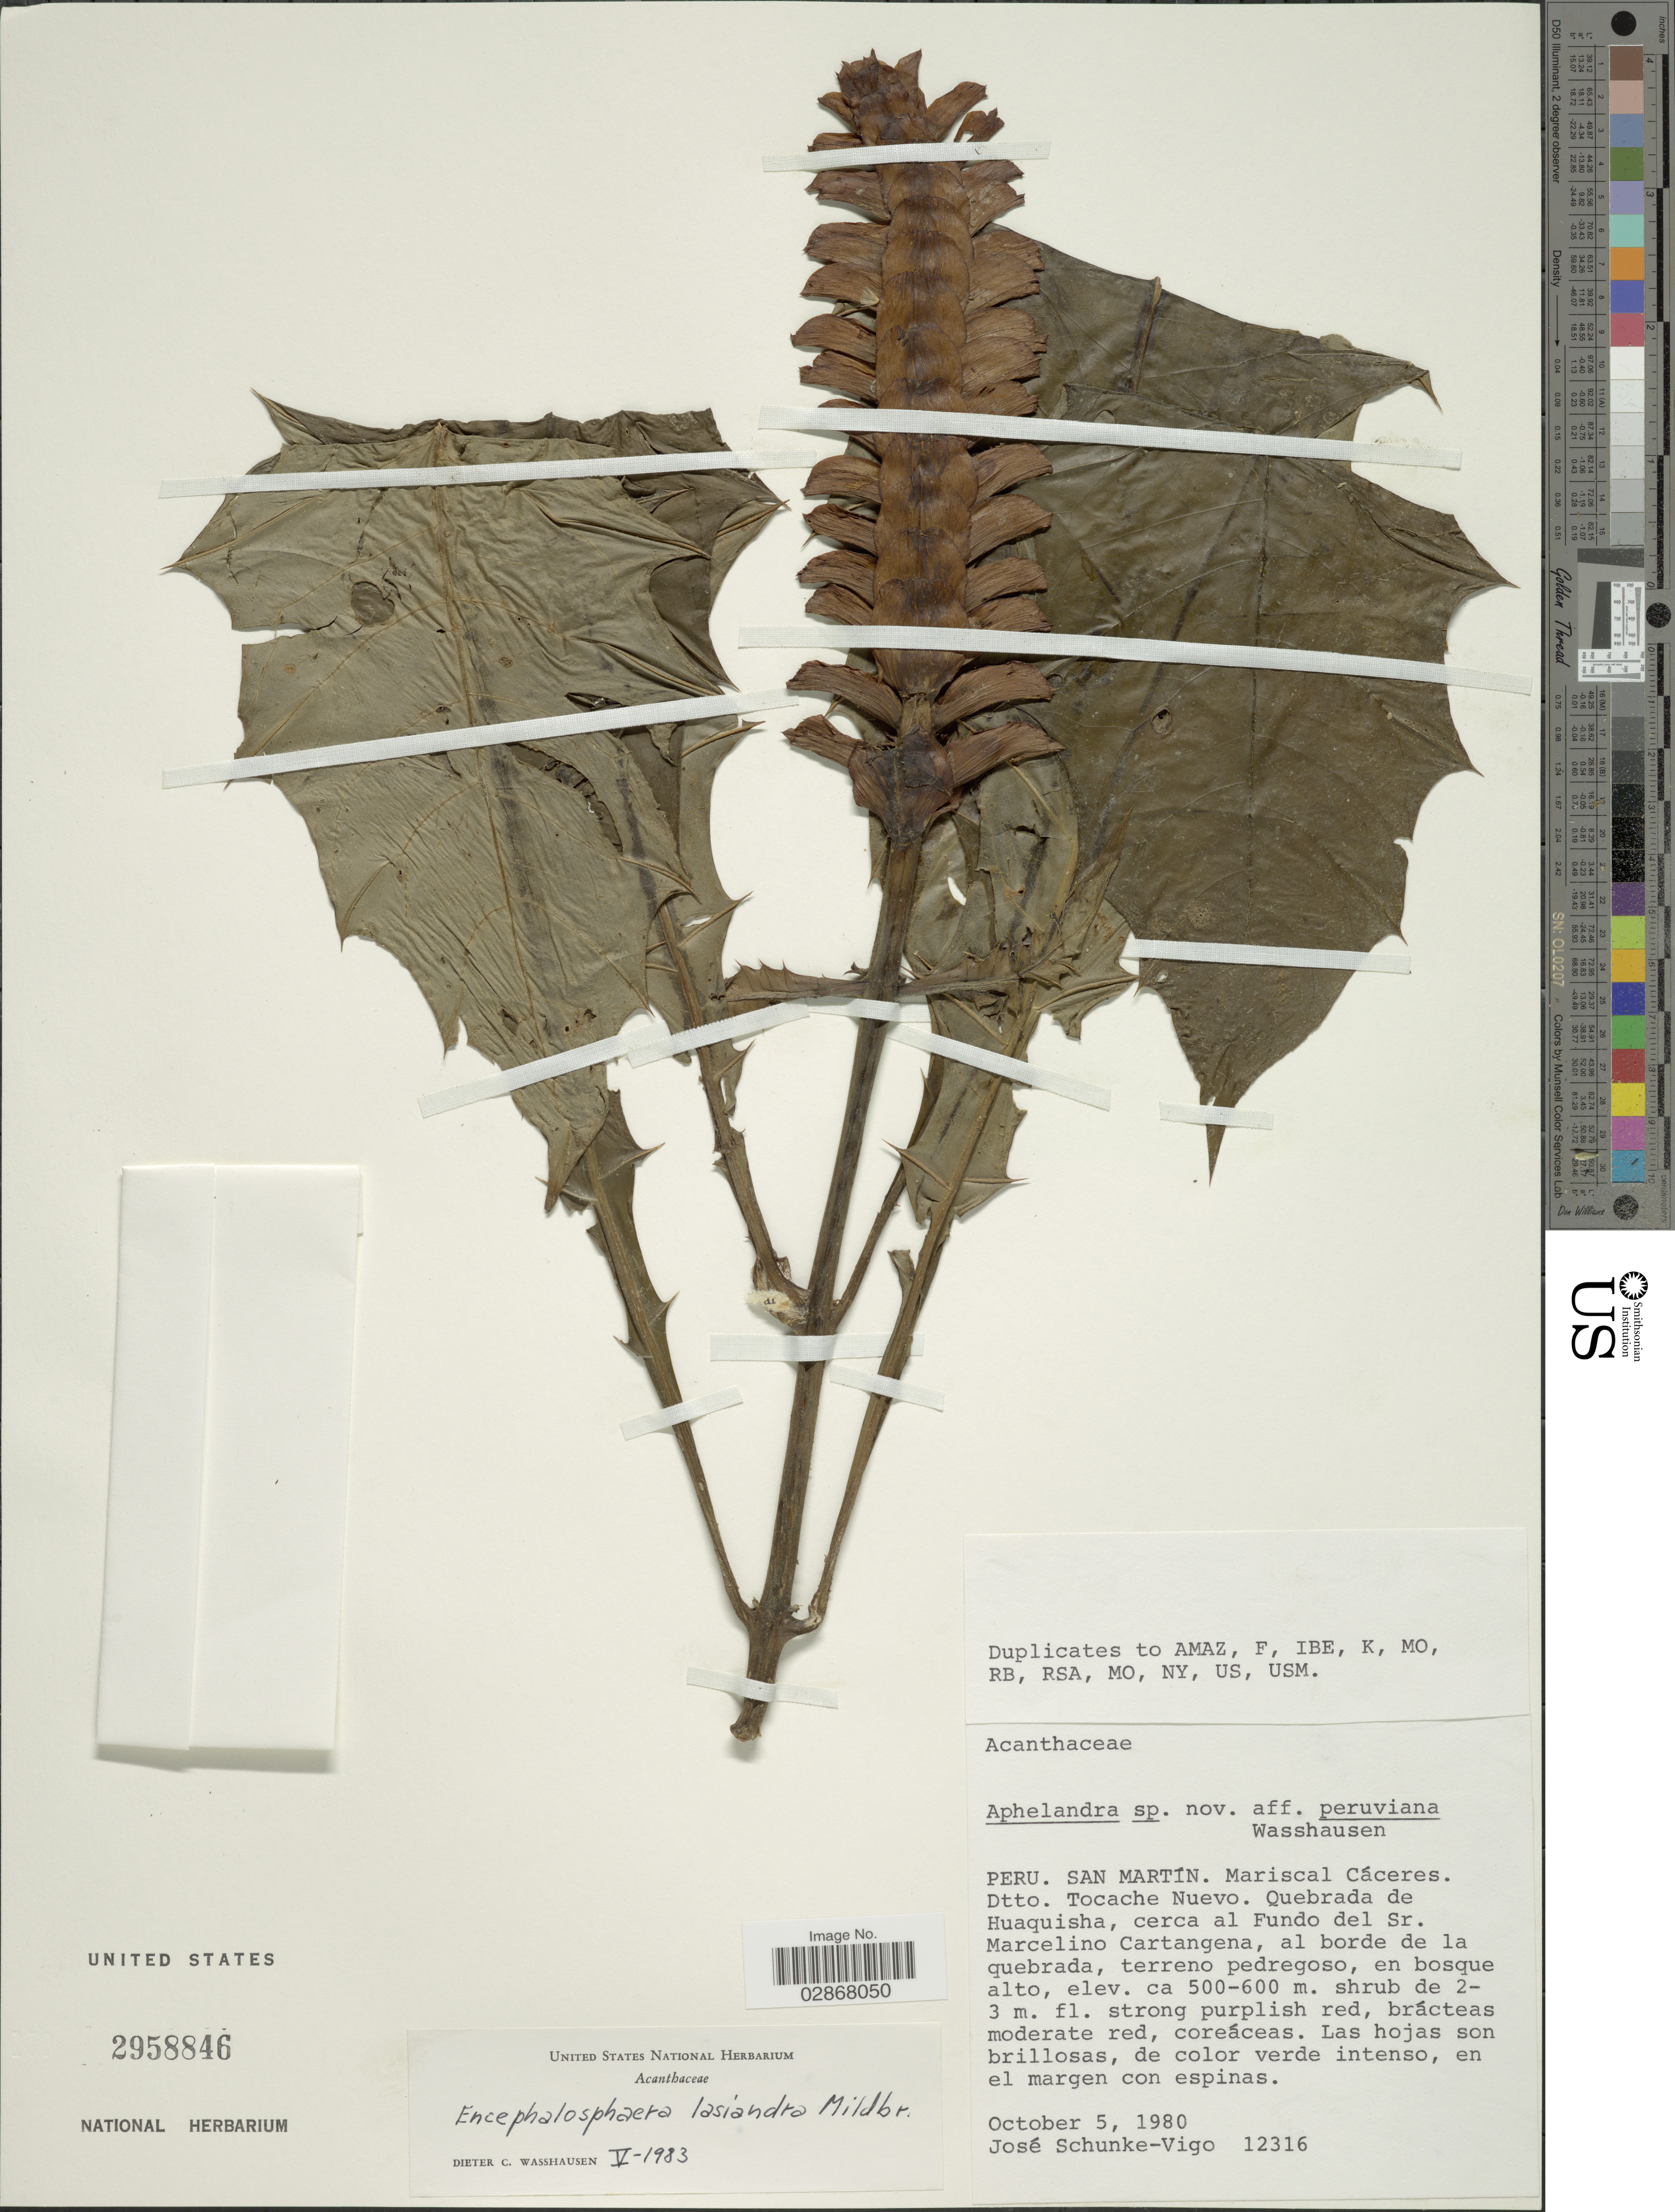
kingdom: Plantae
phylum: Tracheophyta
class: Magnoliopsida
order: Lamiales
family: Acanthaceae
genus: Encephalosphaera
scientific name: Encephalosphaera lasiandra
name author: Mildbr.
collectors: J. Schunke Vigo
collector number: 12316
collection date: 1980-10-05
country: Peru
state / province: San Martín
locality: Mariscal Cáceres. Dtto. Tocache Nuevo. Quebrada de Huaquisha, cerca al Fundo del Sr. Marcelino Cartangena, al borde de la quebrada.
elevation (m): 500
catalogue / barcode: US 2958846